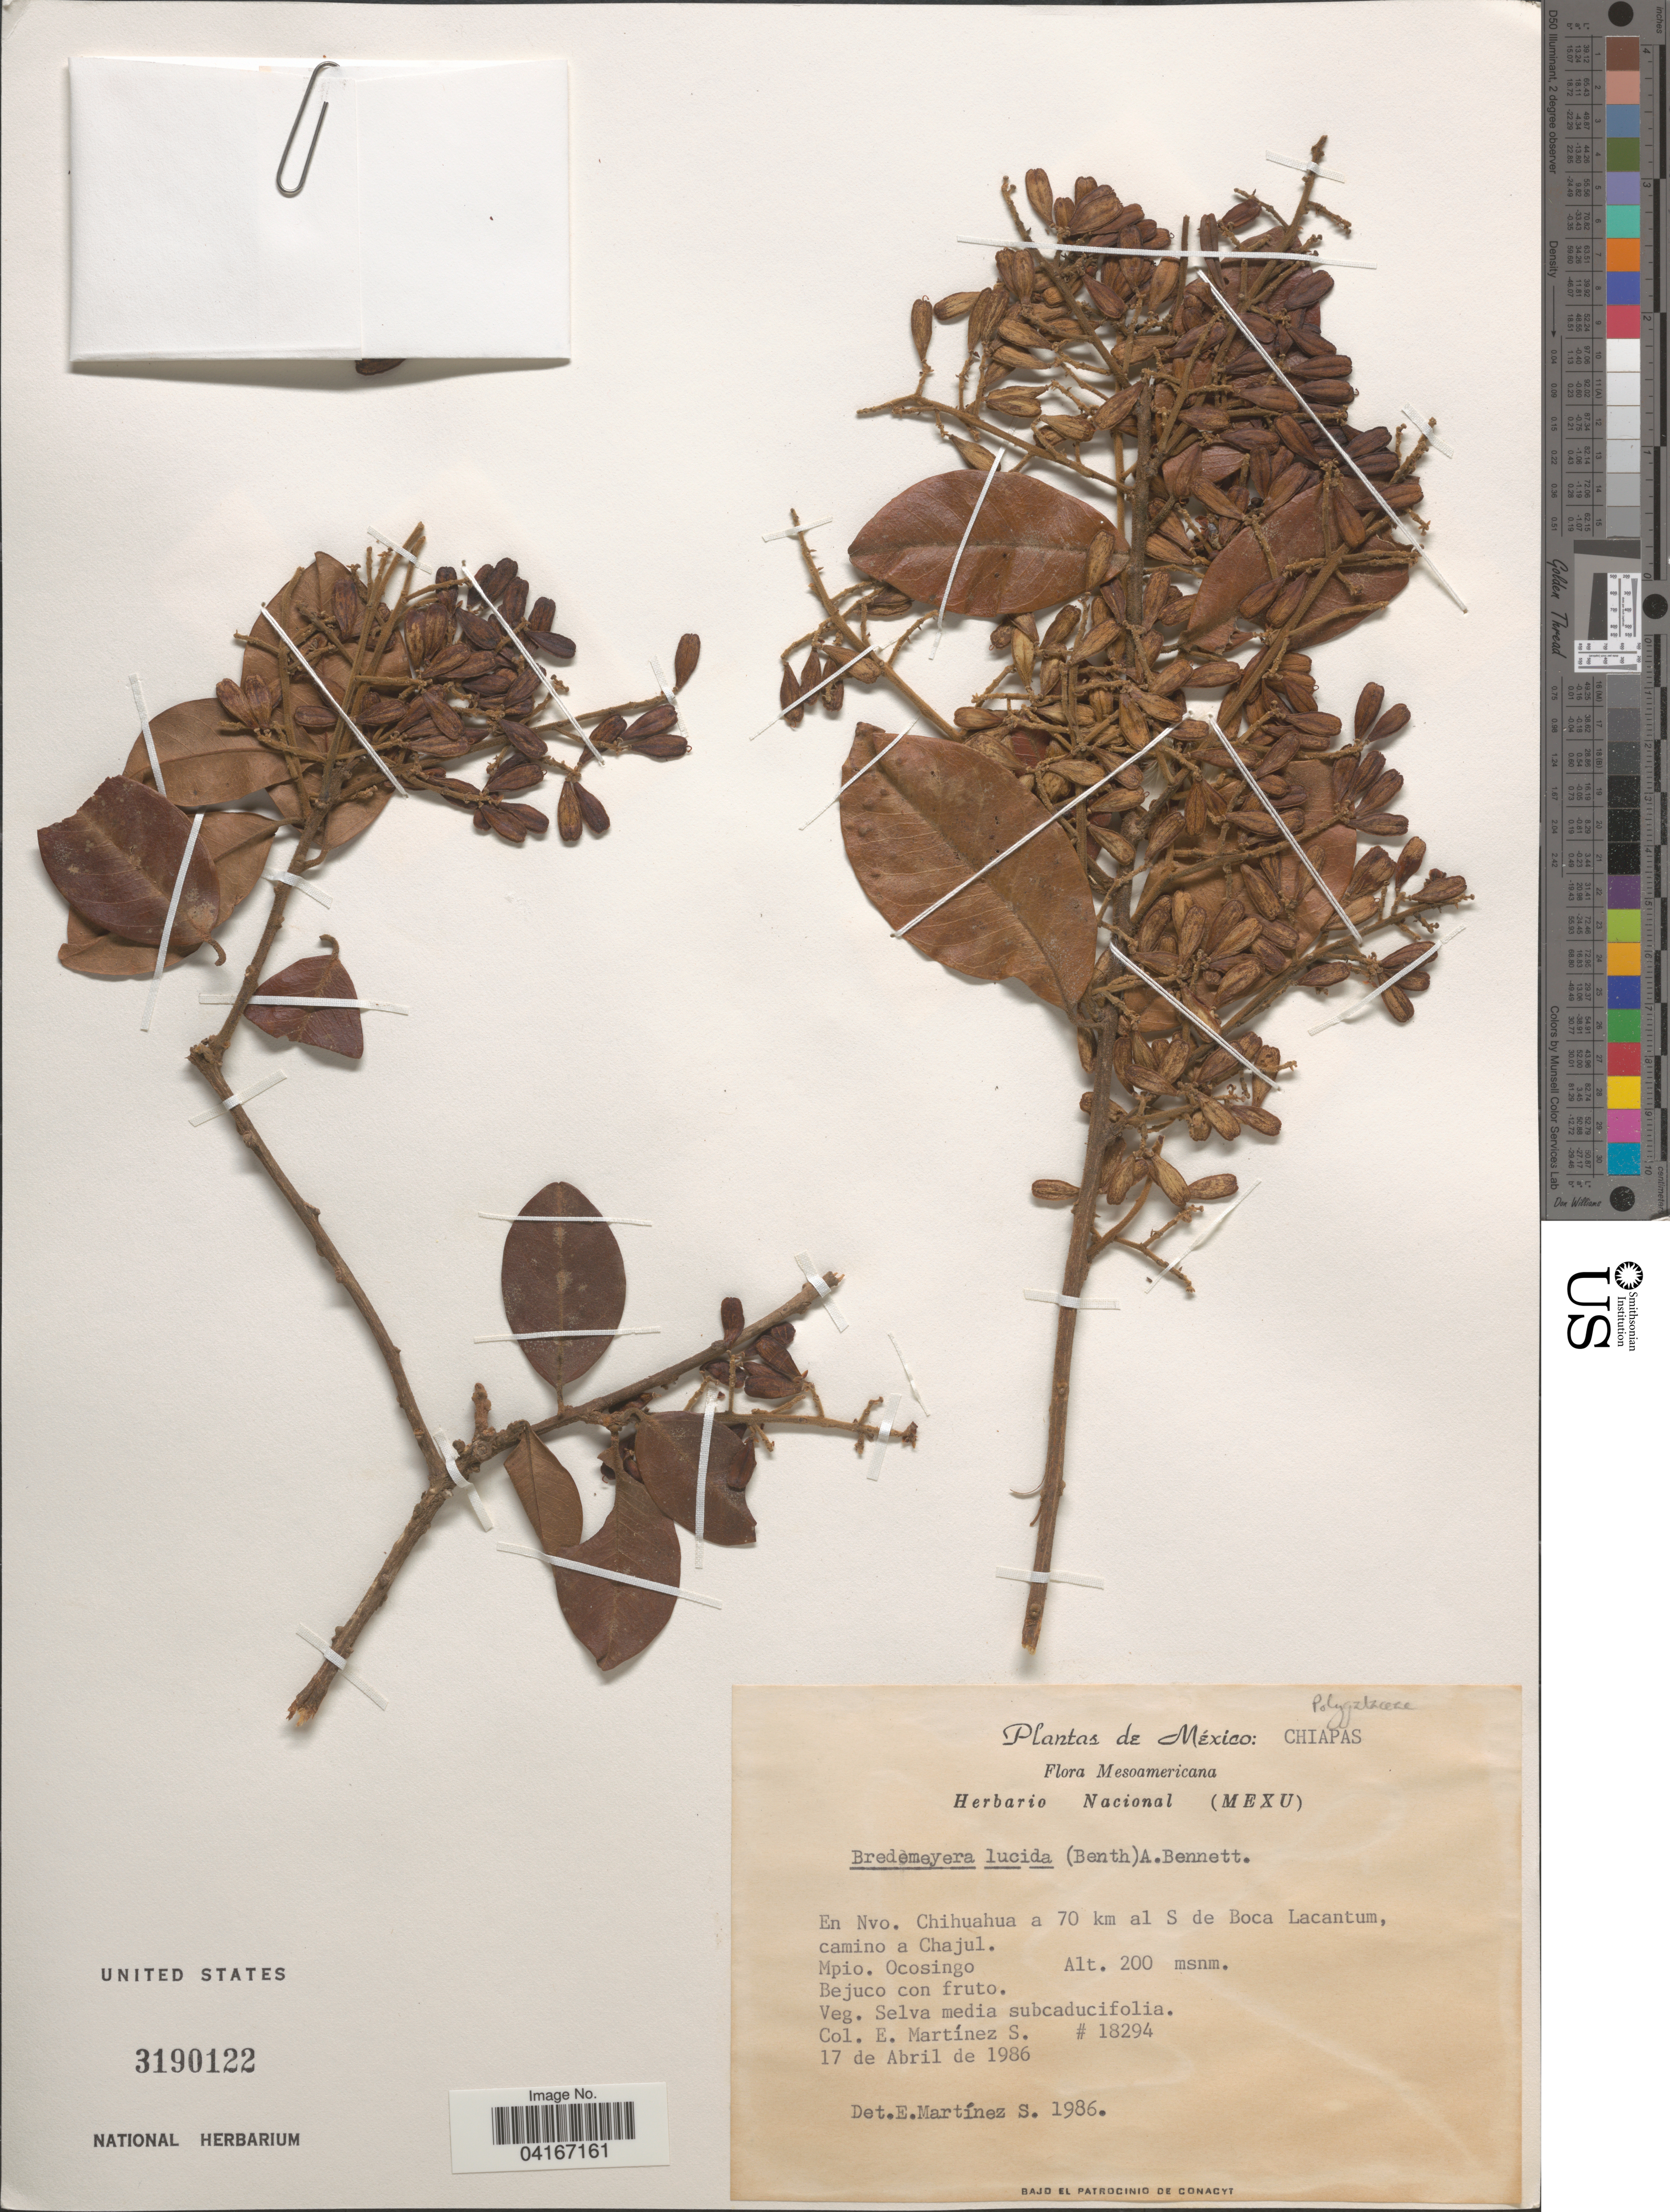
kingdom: Plantae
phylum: Tracheophyta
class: Magnoliopsida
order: Fabales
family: Polygalaceae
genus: Bredemeyera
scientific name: Bredemeyera lucida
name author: (Benth.) Klotzsch ex Hassk.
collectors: E. M. Martínez S.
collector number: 18294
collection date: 1986-04-17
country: Mexico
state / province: Chiapas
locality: Mesoamericana. En Nvo. Chihuahua a 70 km al S de Boca Lacantum, camino a Chajul. Mpio. Ocosingo.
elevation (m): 200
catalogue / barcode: US 3190122